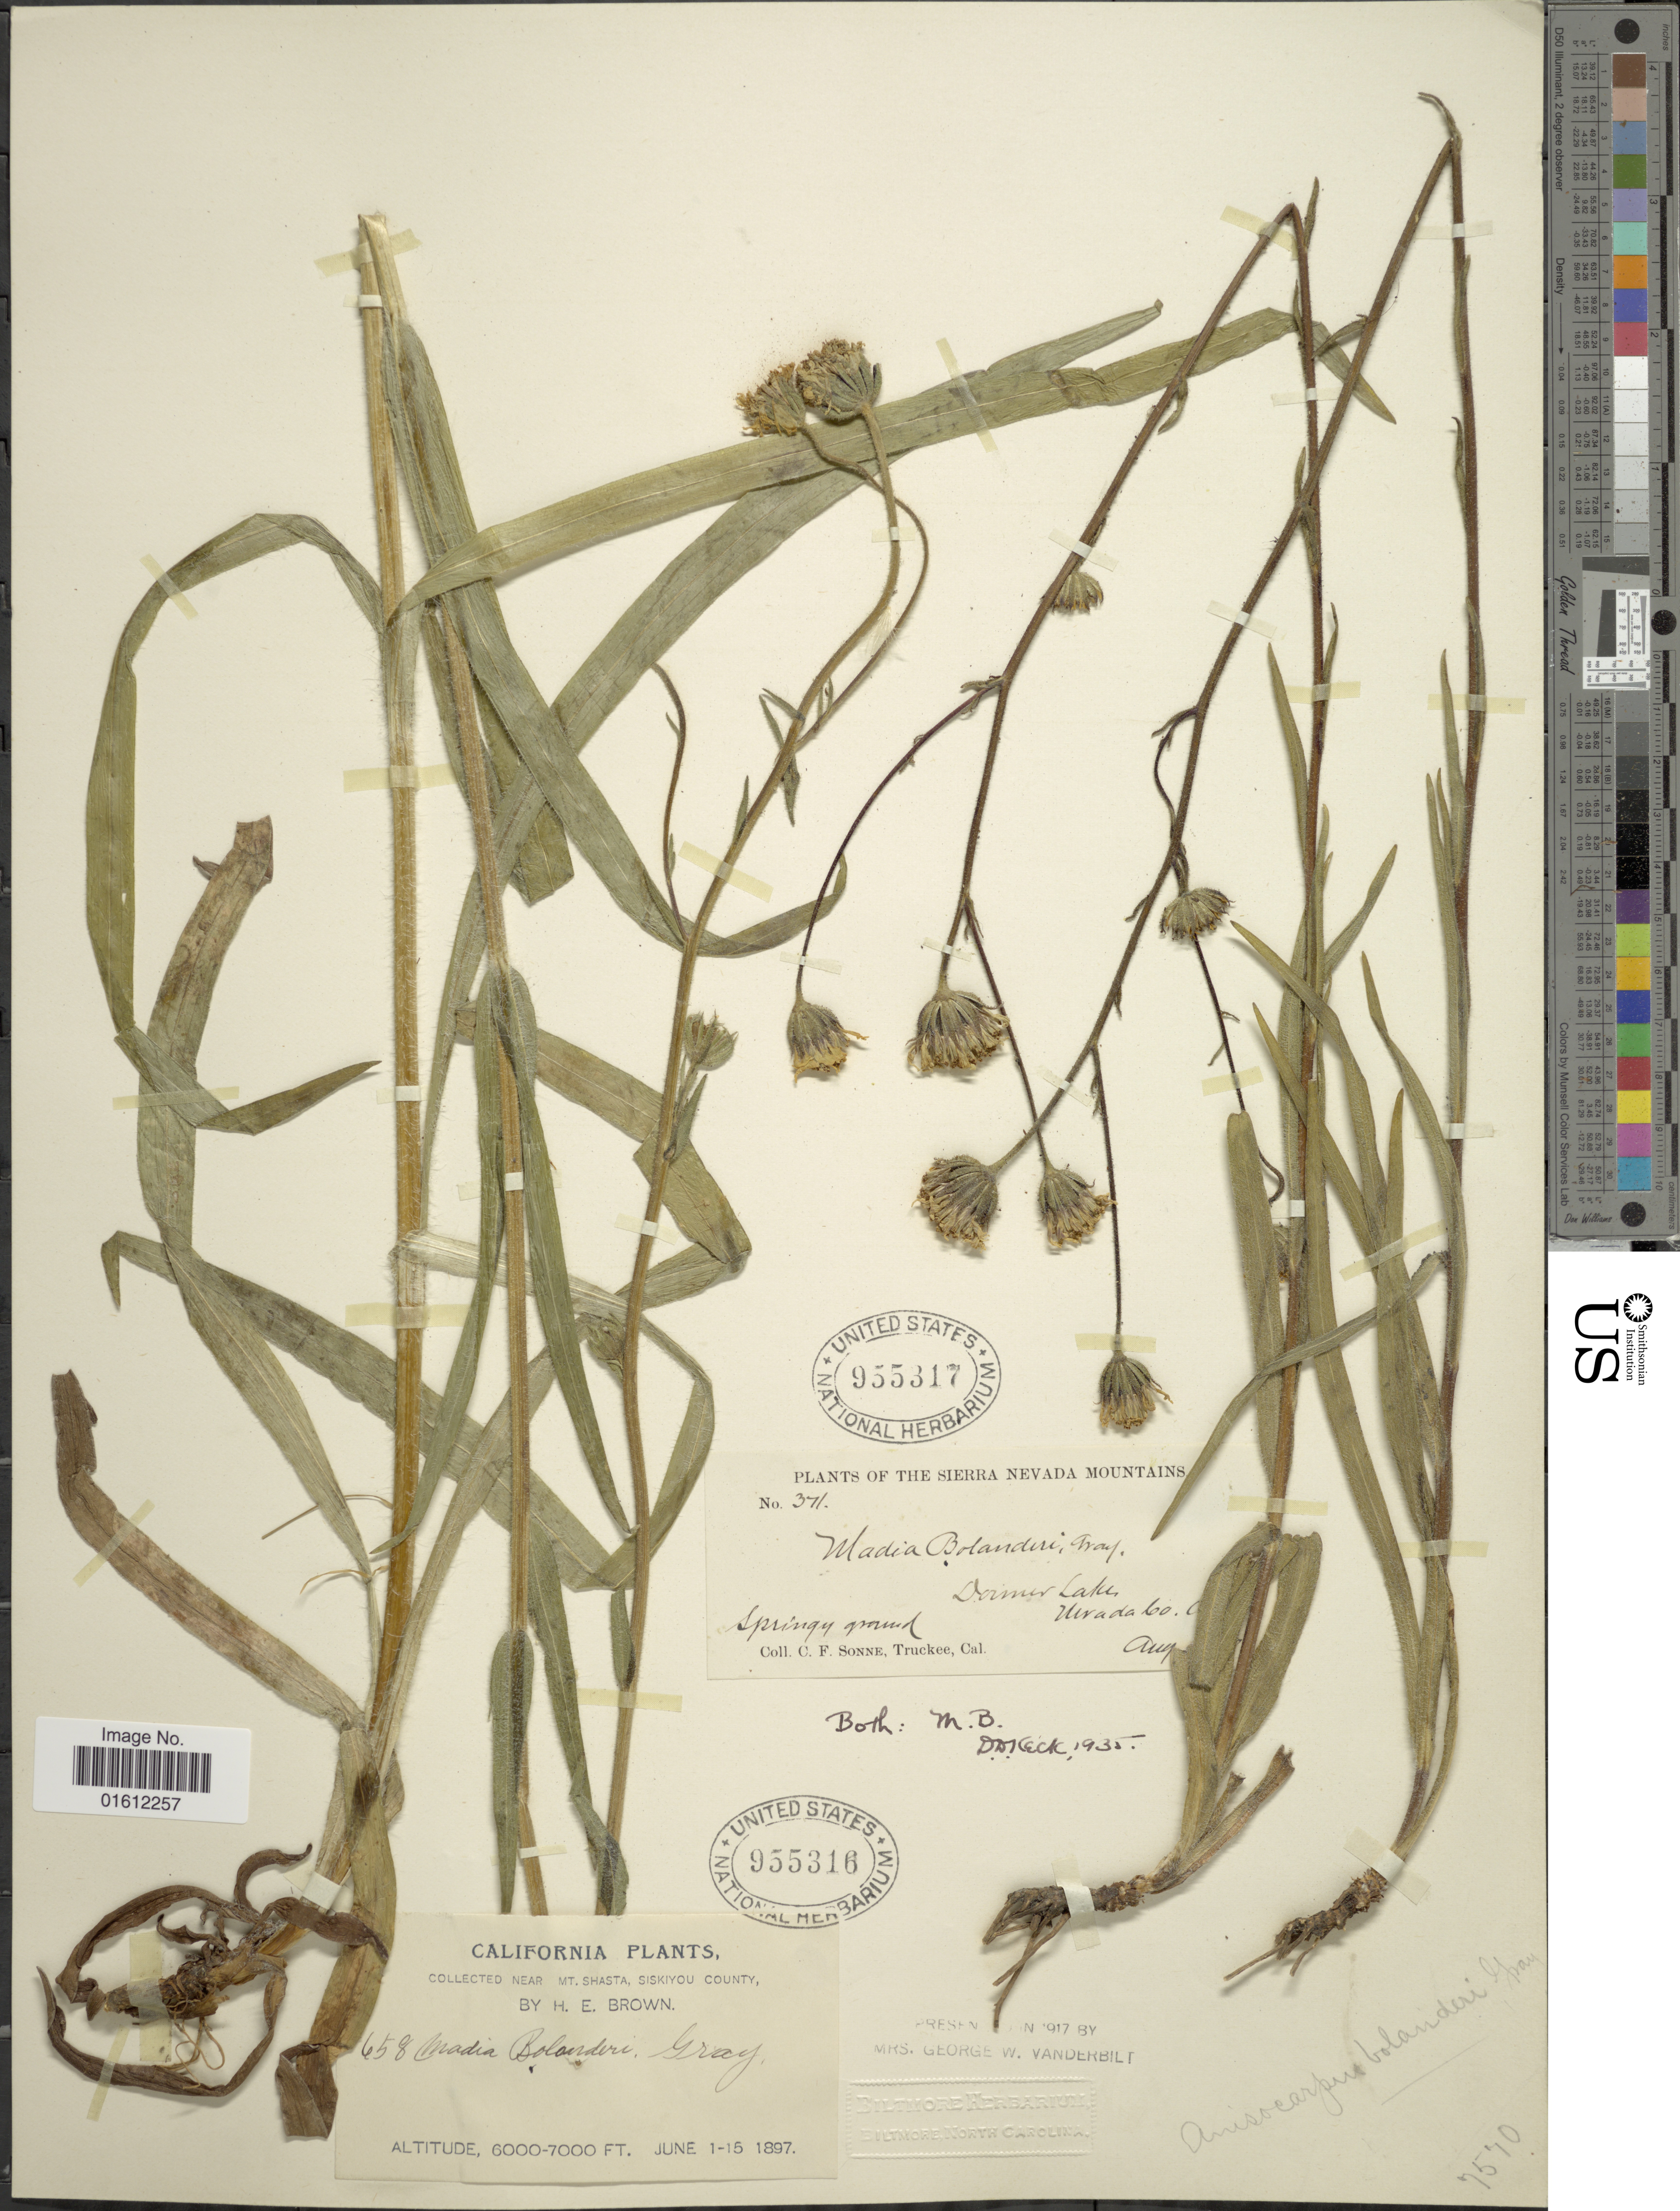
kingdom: Plantae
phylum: Tracheophyta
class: Magnoliopsida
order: Asterales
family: Asteraceae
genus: Madia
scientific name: Madia bolanderi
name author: A. Gray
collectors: H. E. Brown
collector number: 658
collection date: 1897-06-01/1897-06-15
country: United States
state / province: California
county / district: Siskiyou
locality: Near Mt. Shasta, Siskiyou County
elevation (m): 1829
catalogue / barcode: US 955316